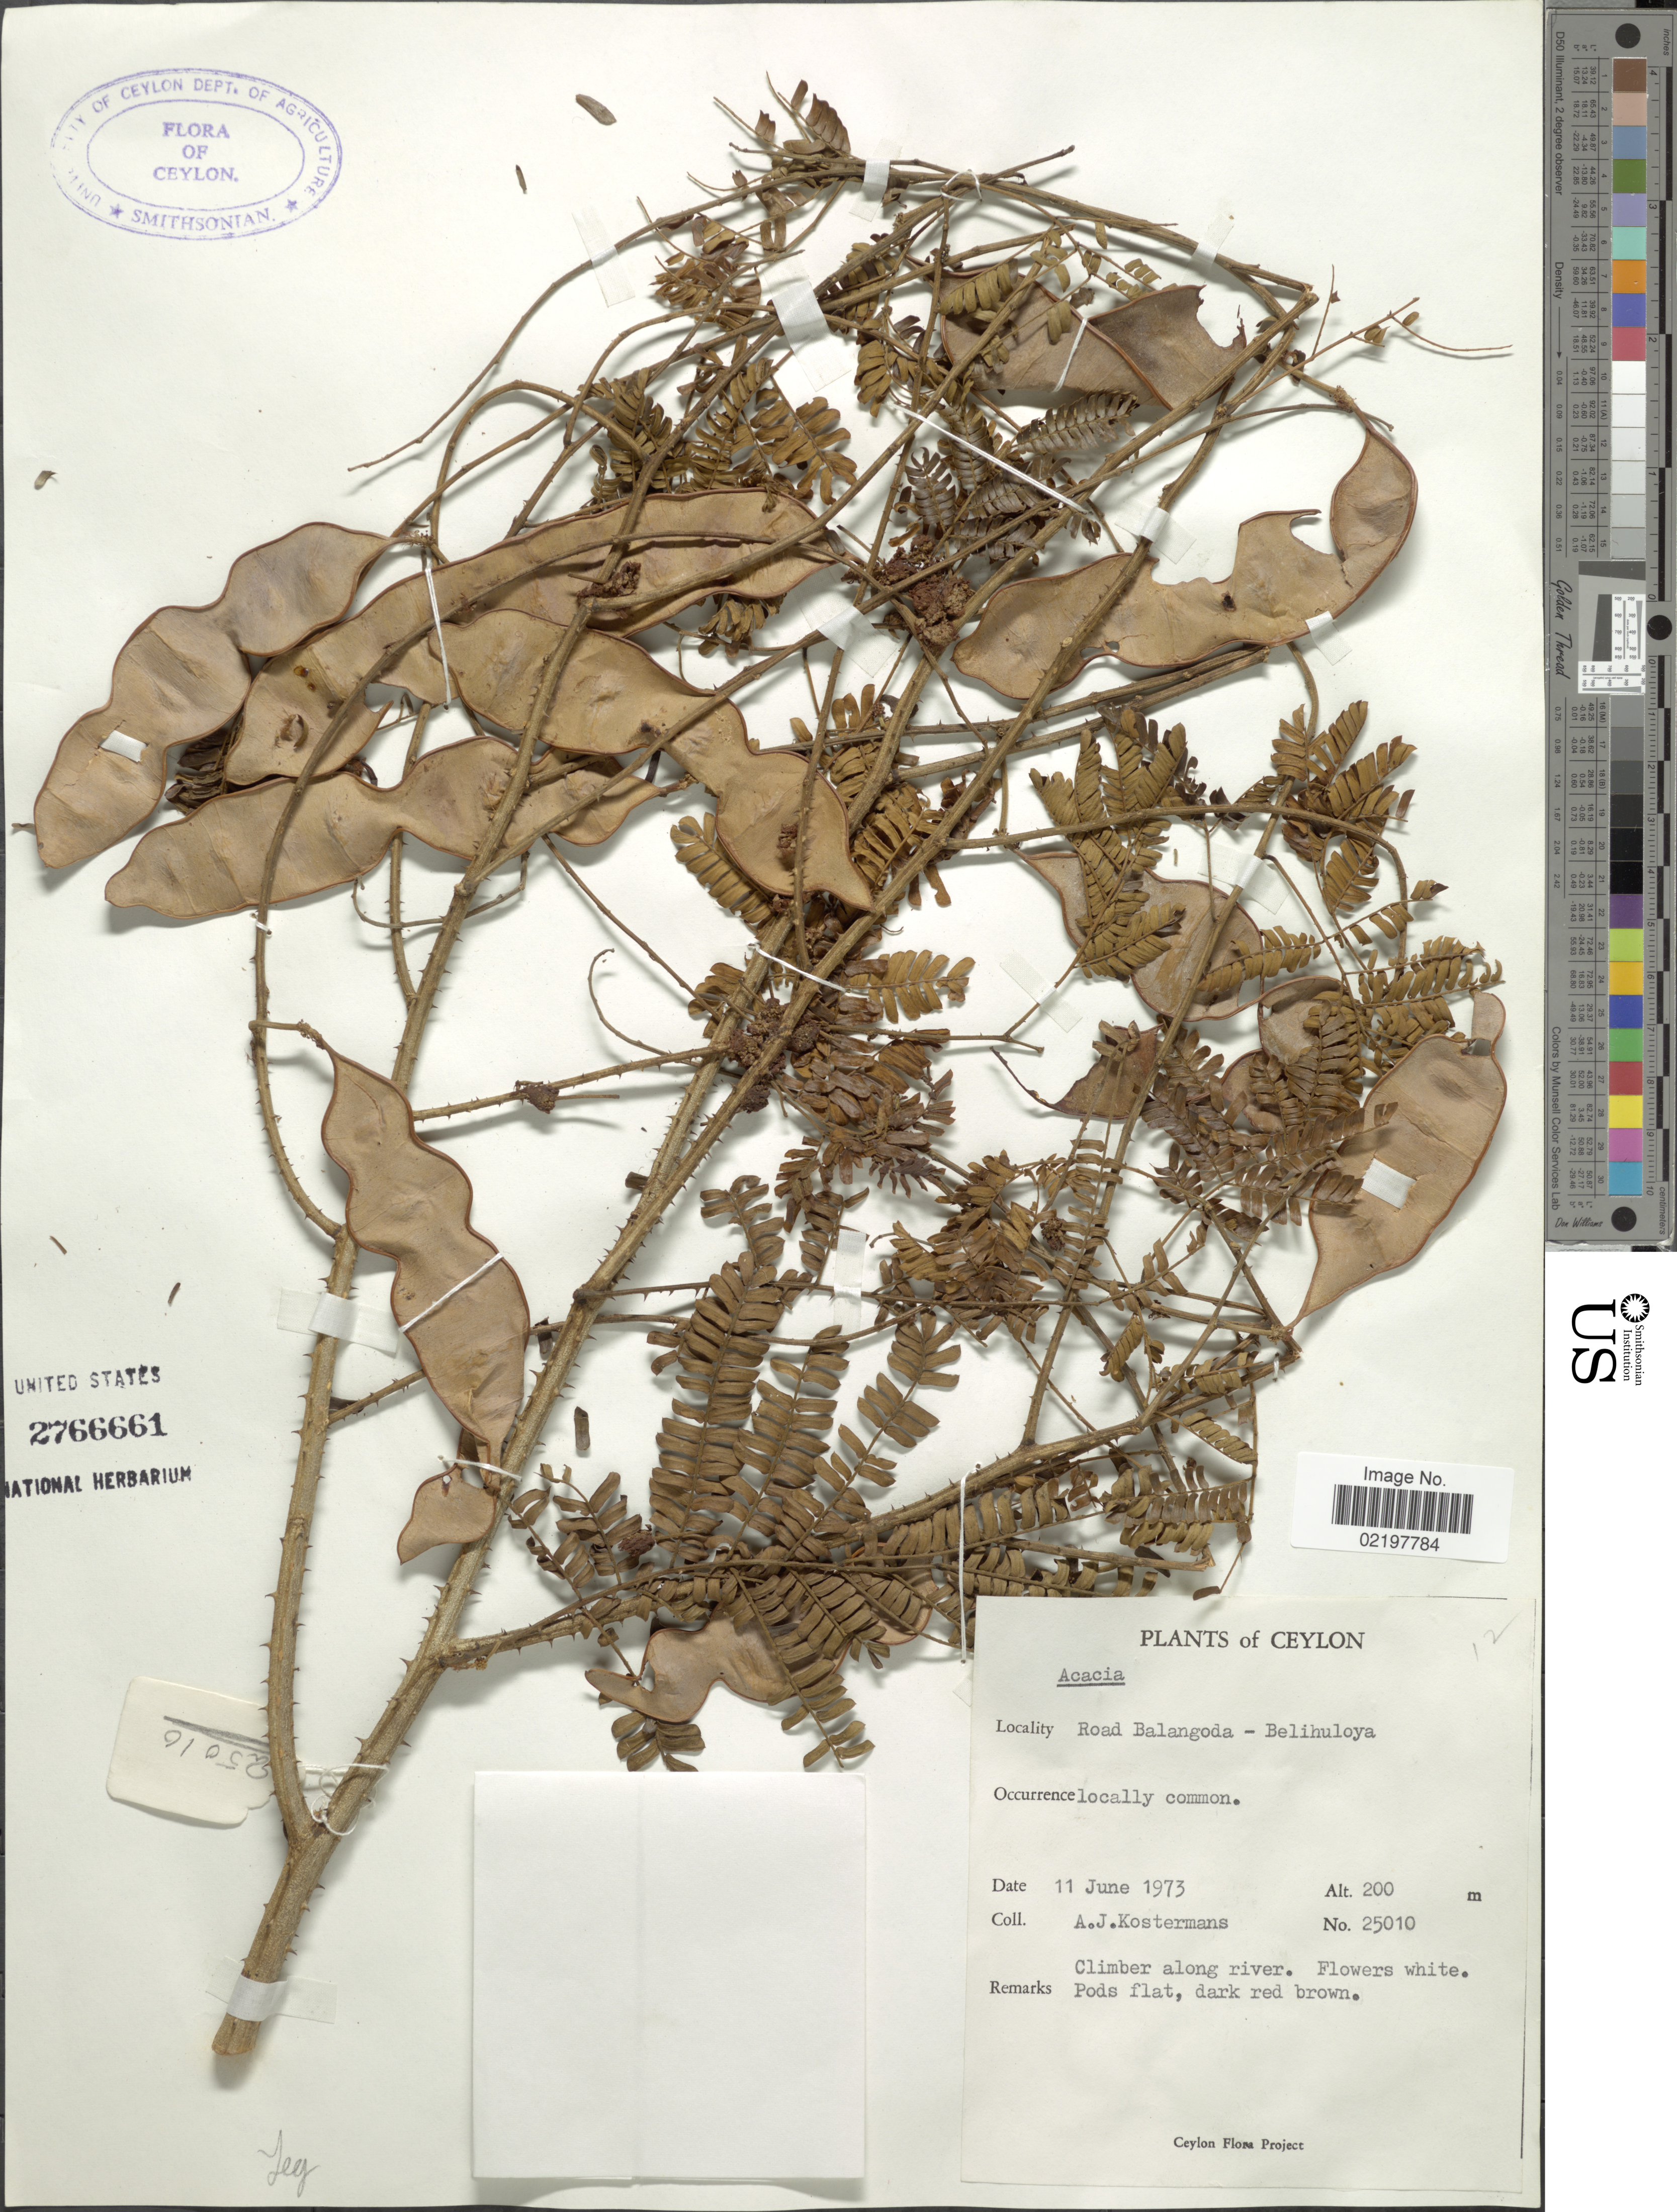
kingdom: Plantae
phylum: Tracheophyta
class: Magnoliopsida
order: Fabales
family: Fabaceae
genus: Senegalia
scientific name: Senegalia caesia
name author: (L.) Maslin et al.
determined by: Strong, M. T., (US), Smithsonian Institution - National Museum of Natural History (UNITED STATES)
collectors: A. J. G. Kostermans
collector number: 25010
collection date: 1973-06-11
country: Sri Lanka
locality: Ceylon, Road Balangoda - Belihuloya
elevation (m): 200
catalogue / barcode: US 2766661